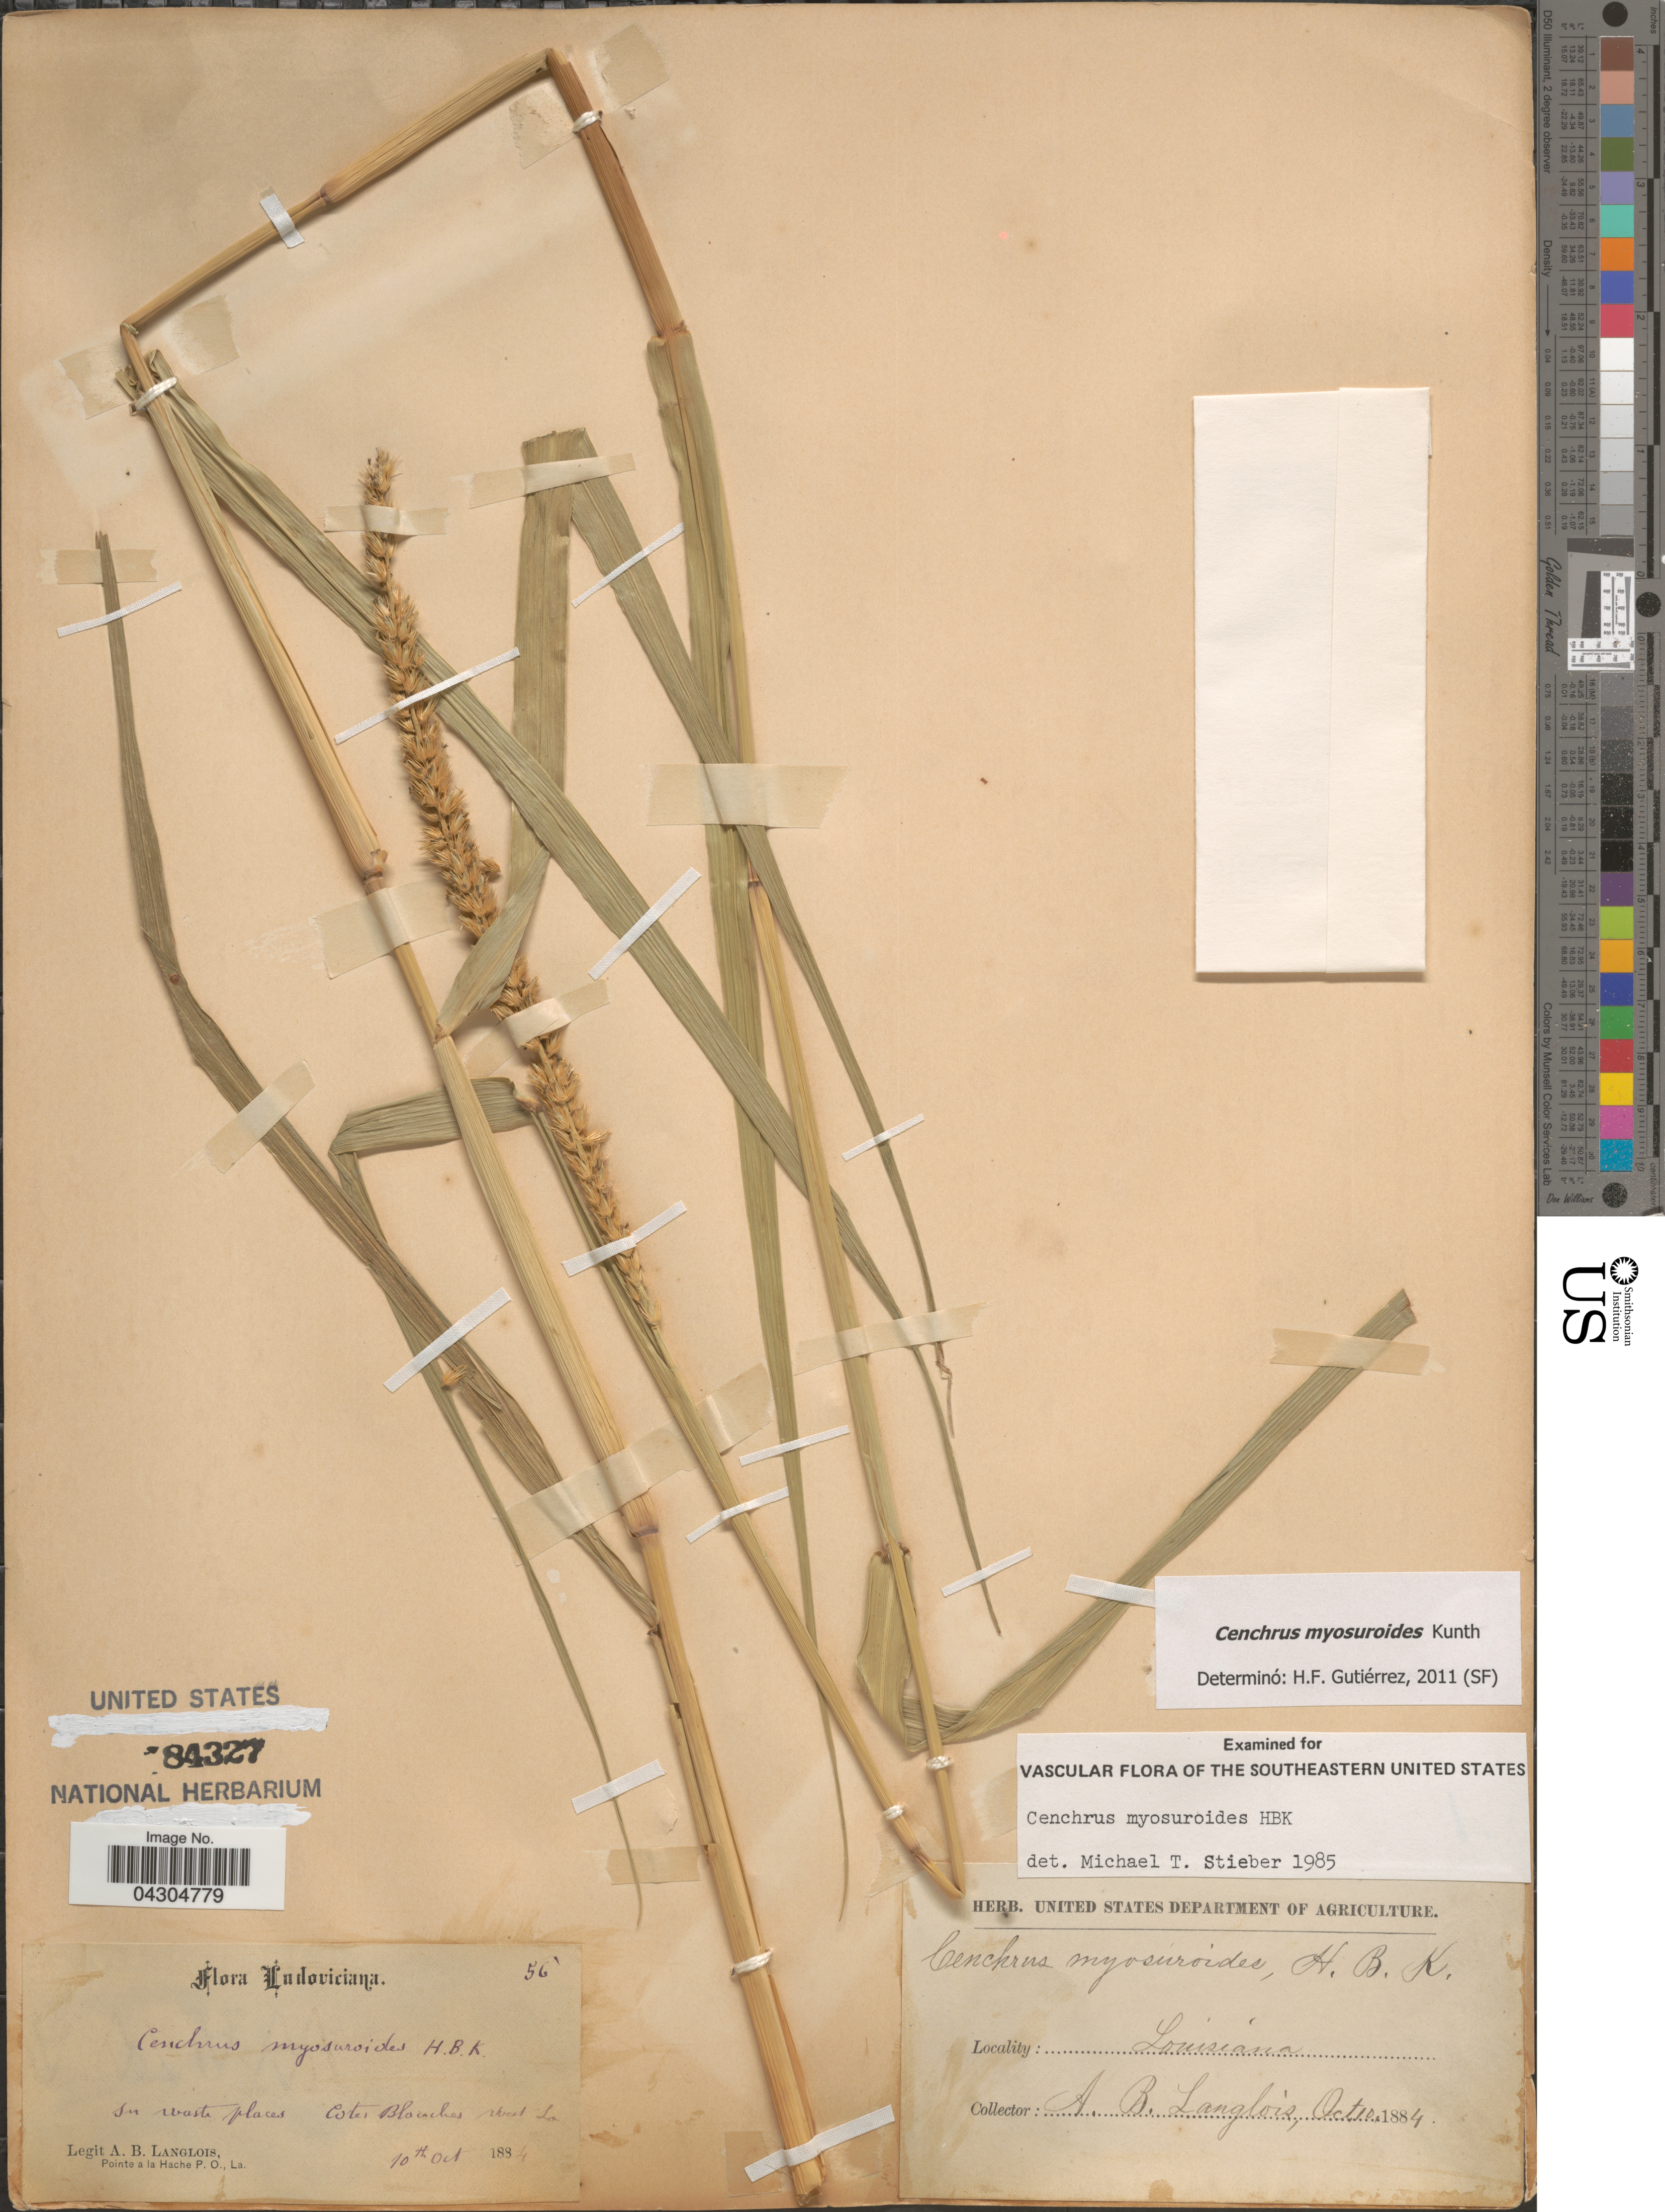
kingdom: Plantae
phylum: Tracheophyta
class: Liliopsida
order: Poales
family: Poaceae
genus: Cenchrus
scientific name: Cenchrus myosuroides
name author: Kunth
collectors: A. Langlois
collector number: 56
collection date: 1884-10-10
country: United States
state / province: Louisiana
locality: Ludoviciana. Cotes Blanches west La.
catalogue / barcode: US 84327